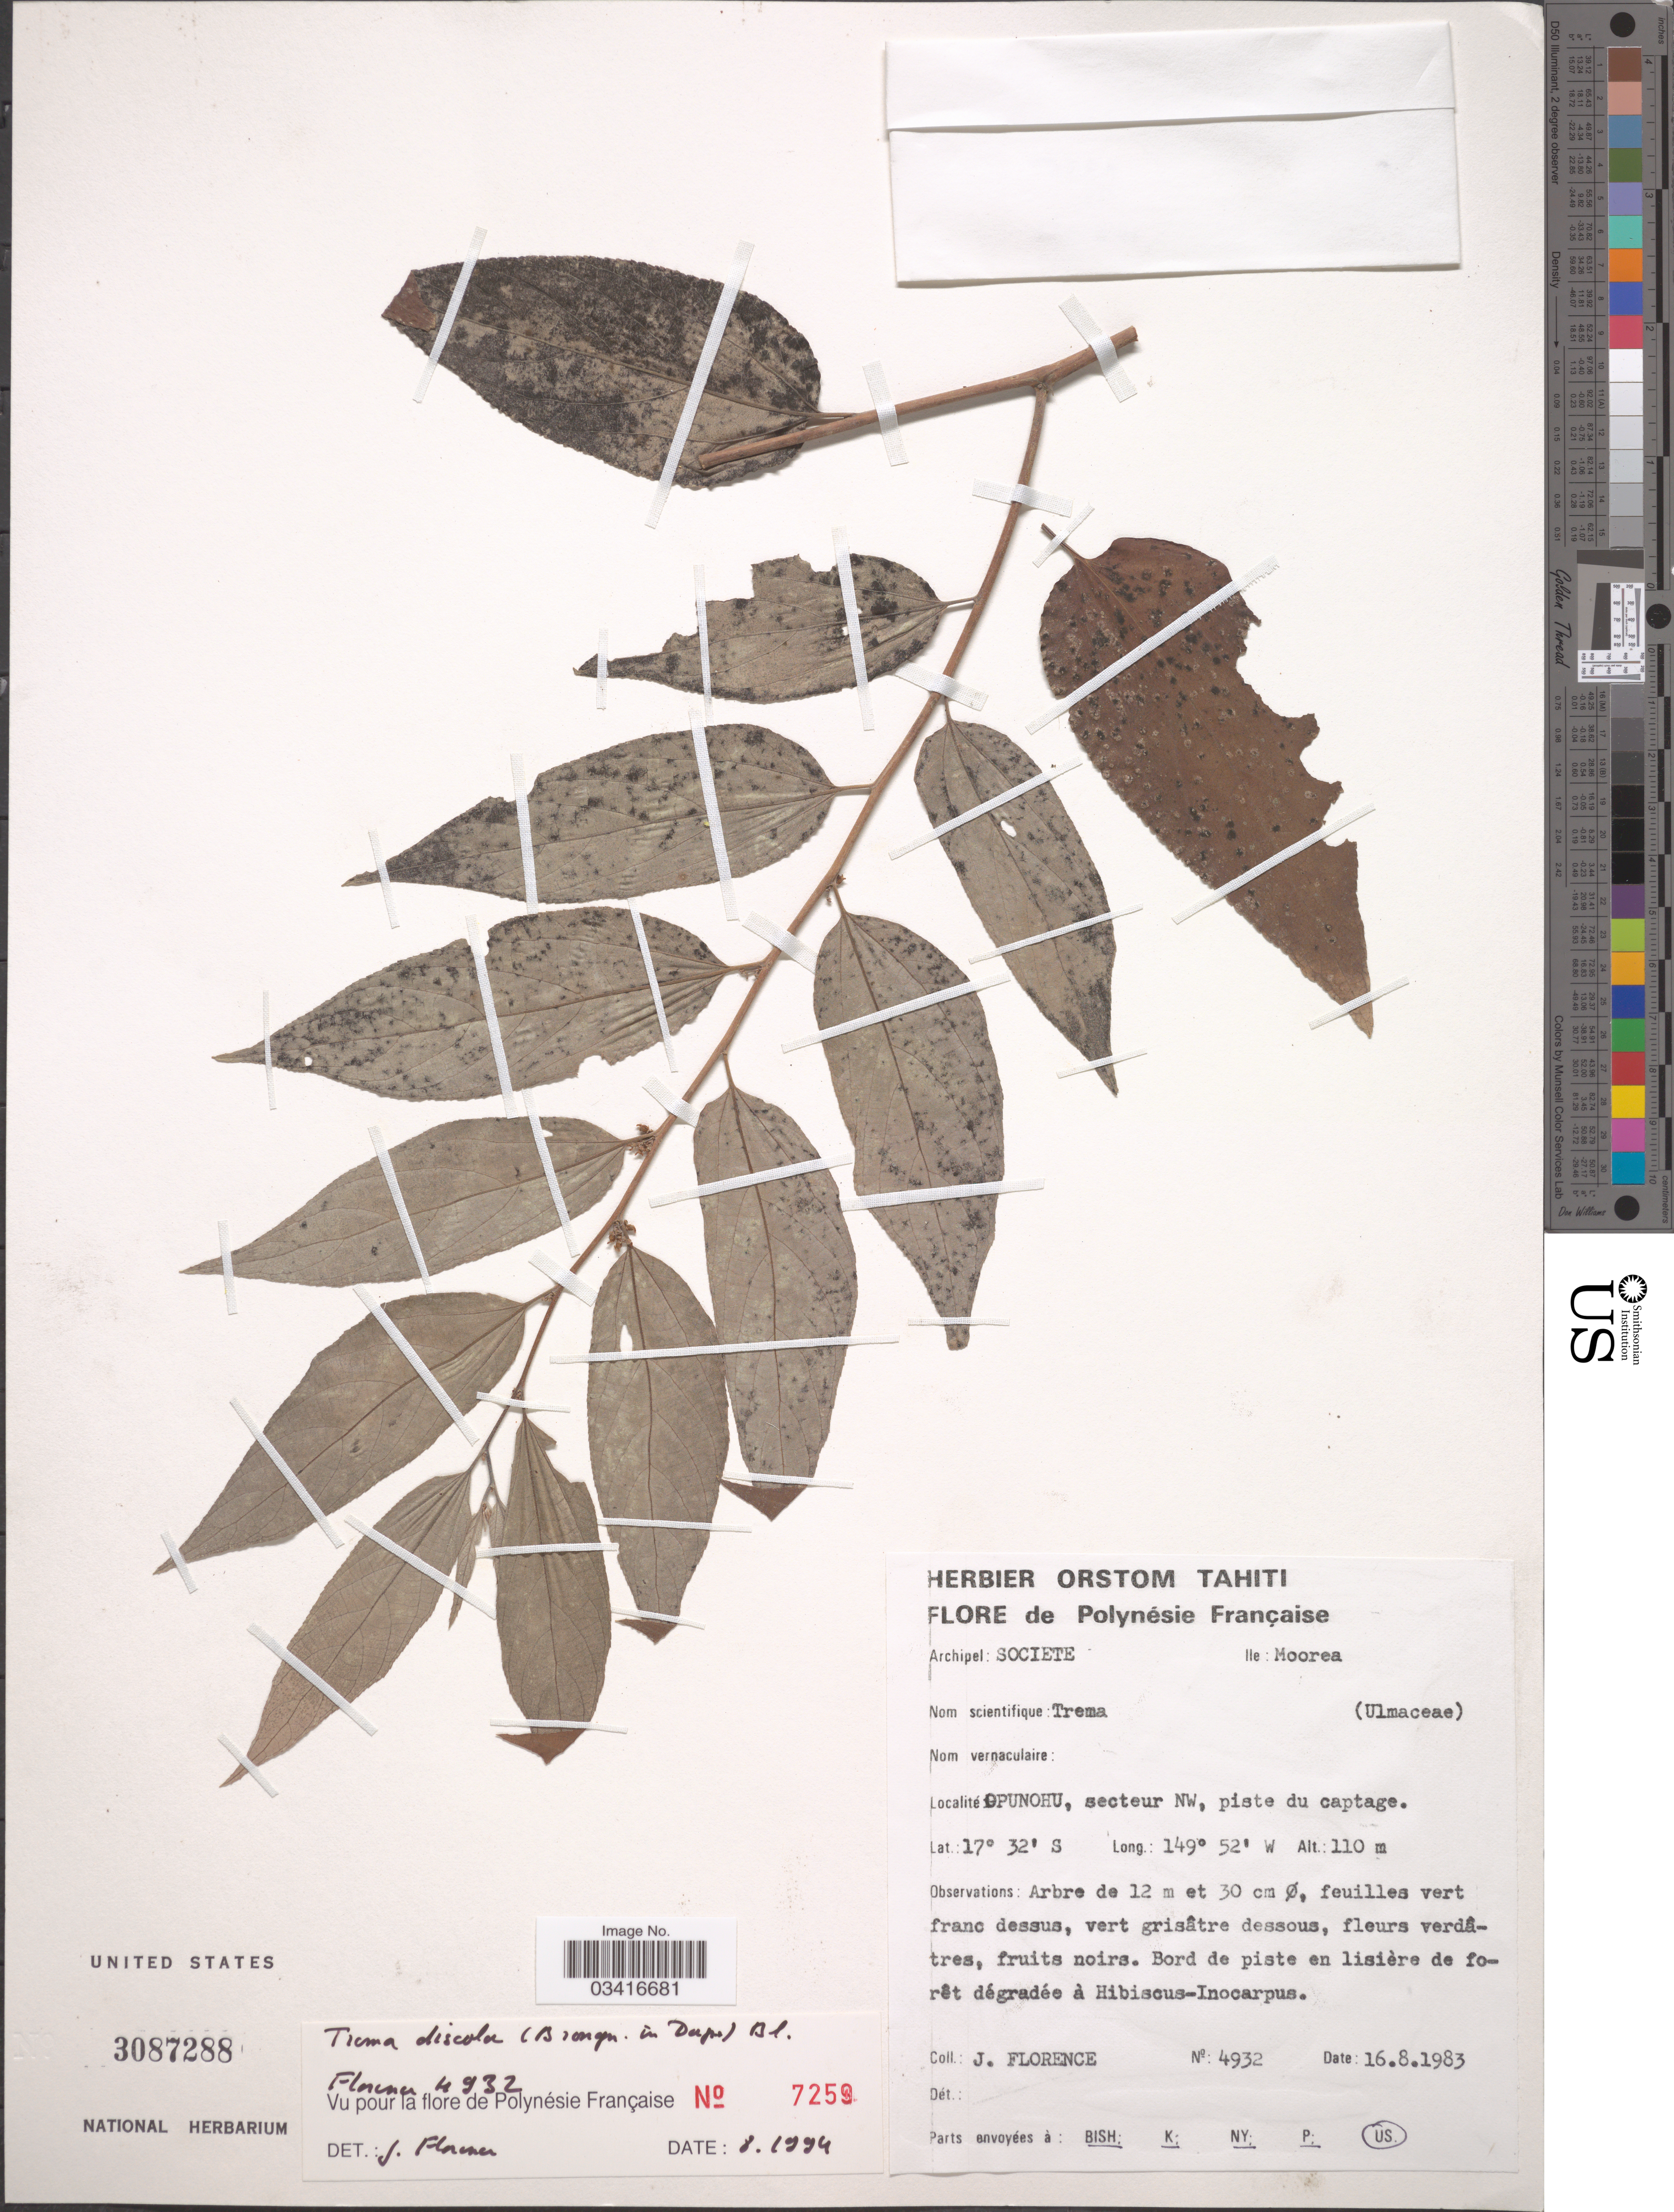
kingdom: Plantae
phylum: Tracheophyta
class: Magnoliopsida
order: Rosales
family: Cannabaceae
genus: Trema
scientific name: Trema discolor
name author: Blume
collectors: J. Florence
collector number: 4932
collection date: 1983-08-16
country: French Polynesia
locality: Archipel: Societe. Ile: Moorea. Oponohu, secteur NW, piste du captage.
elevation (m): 110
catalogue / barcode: US 3087288